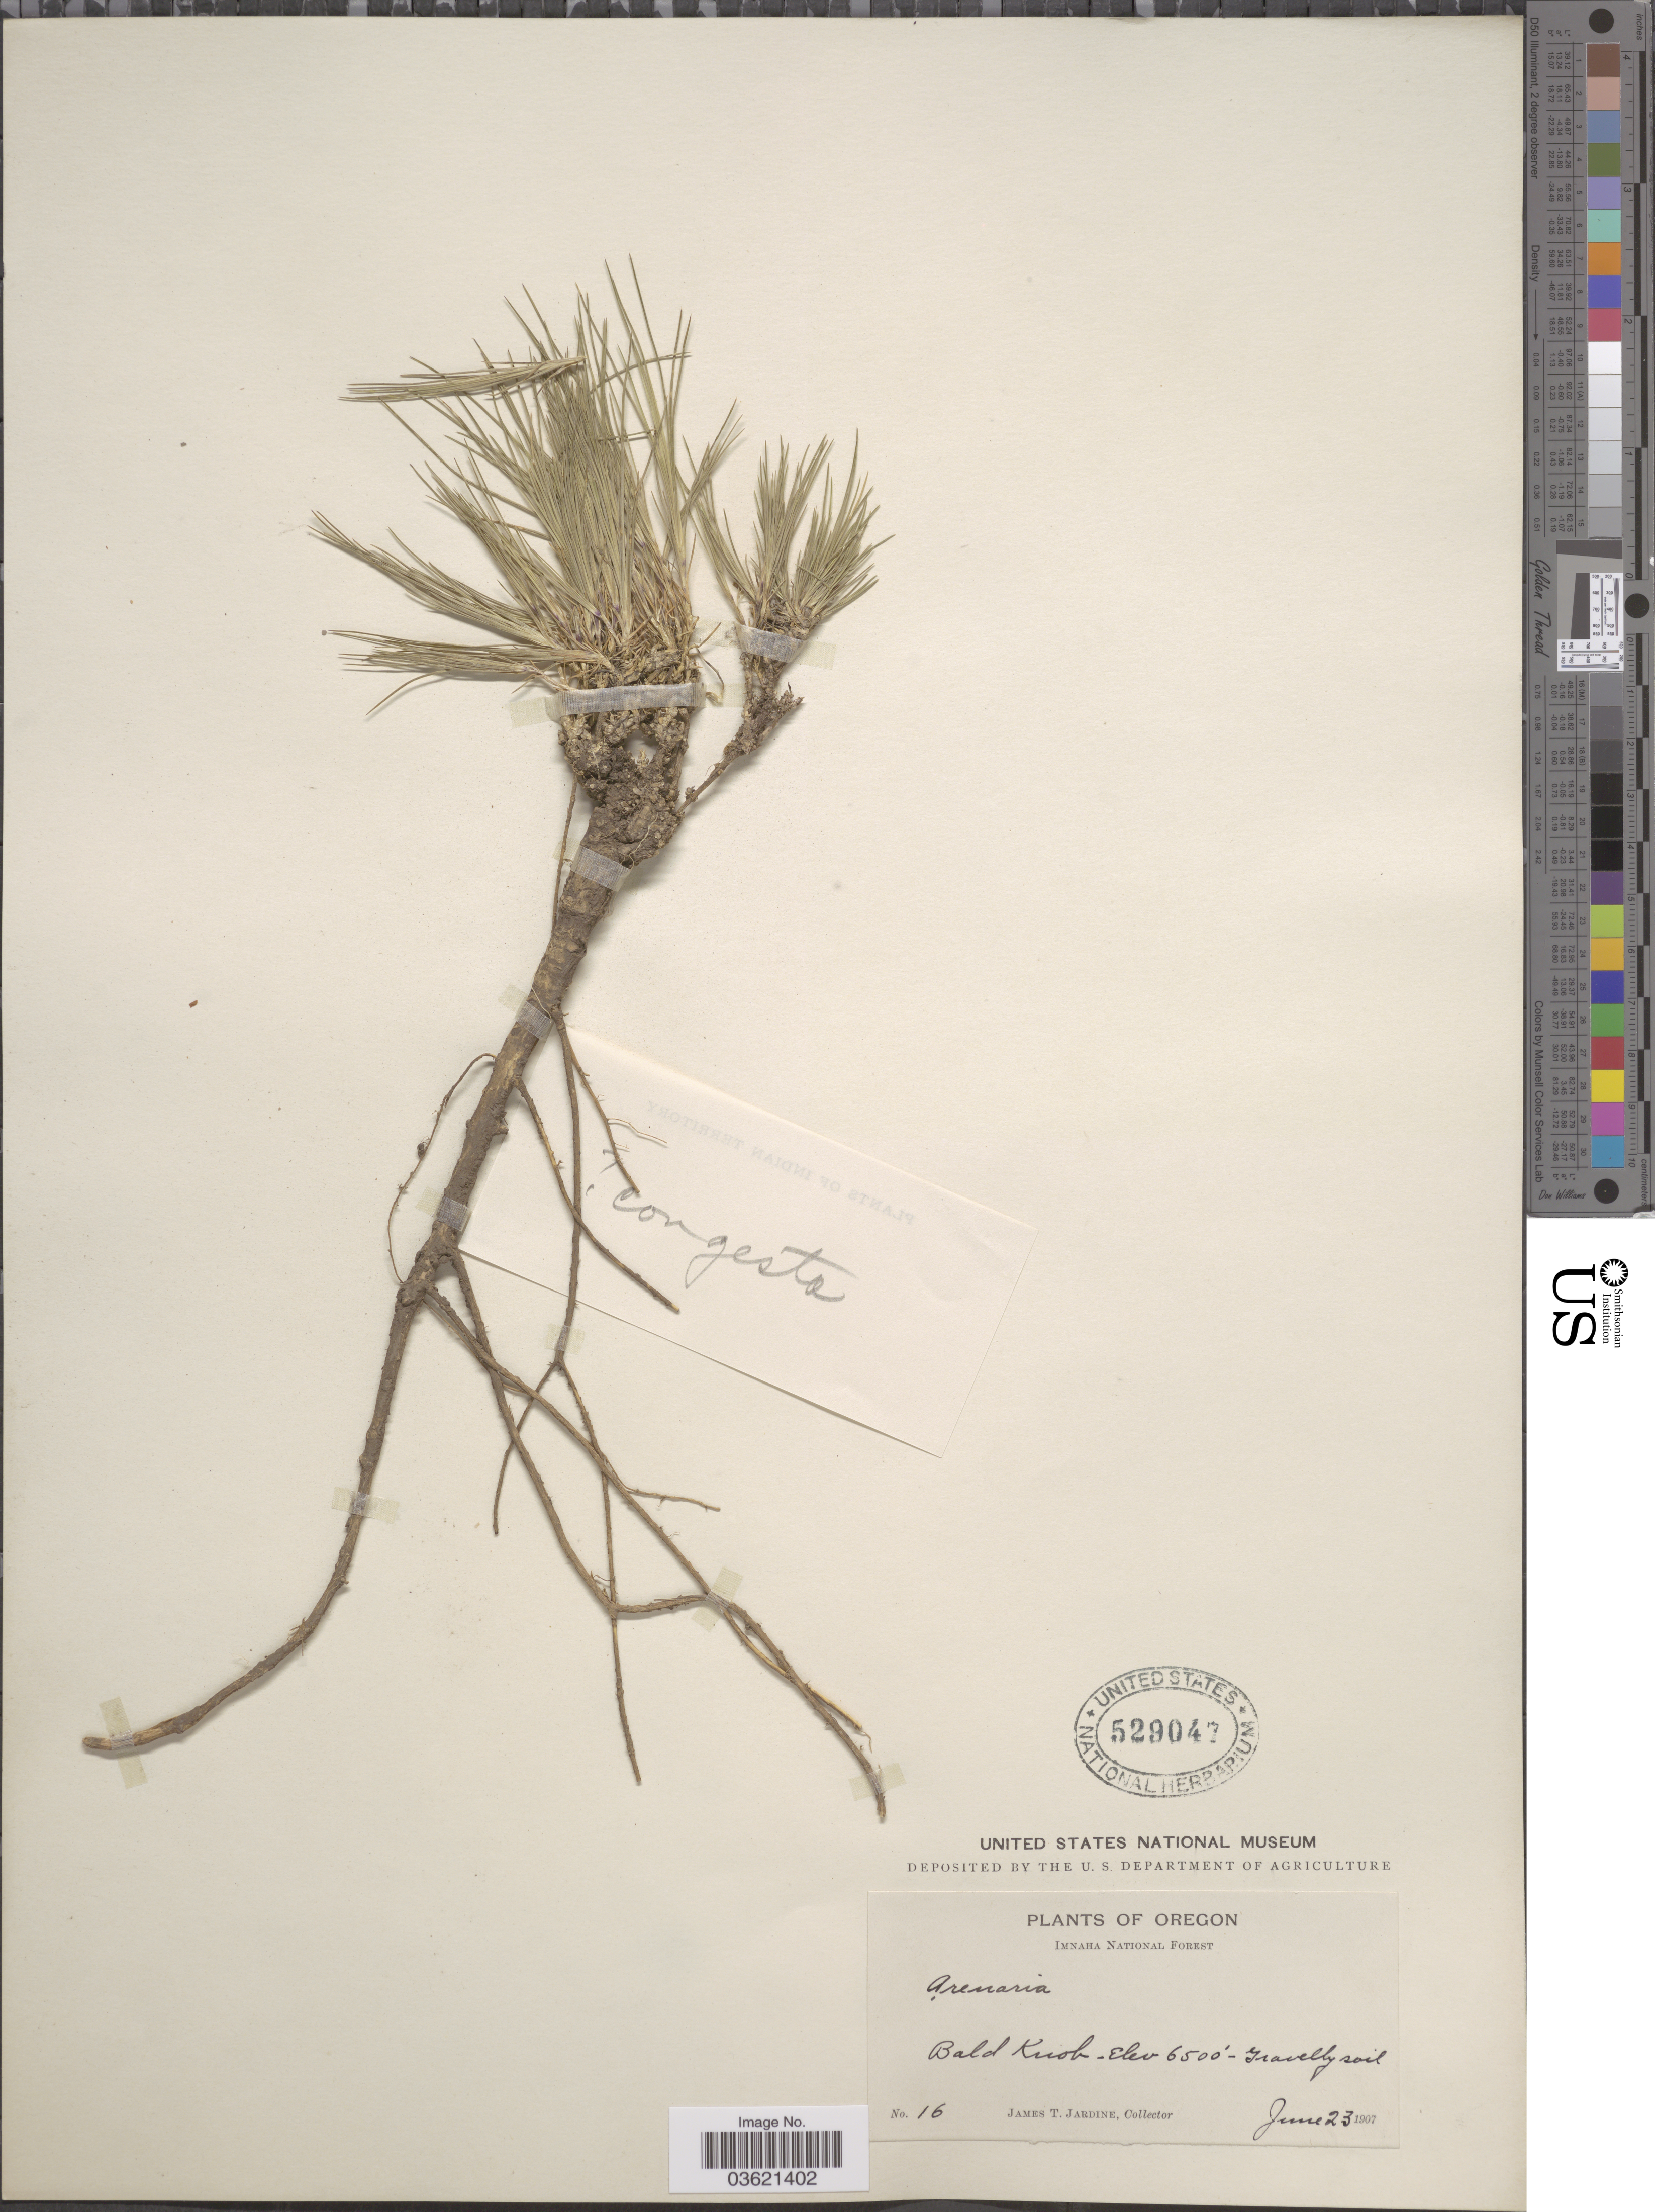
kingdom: Plantae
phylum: Tracheophyta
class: Magnoliopsida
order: Caryophyllales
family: Caryophyllaceae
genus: Arenaria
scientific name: Arenaria sp.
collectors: J. T. Jardine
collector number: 16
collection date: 1907-06-23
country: United States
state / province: Oregon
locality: Imnaha National Forest. Bald Knob.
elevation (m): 1981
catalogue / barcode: US 529047